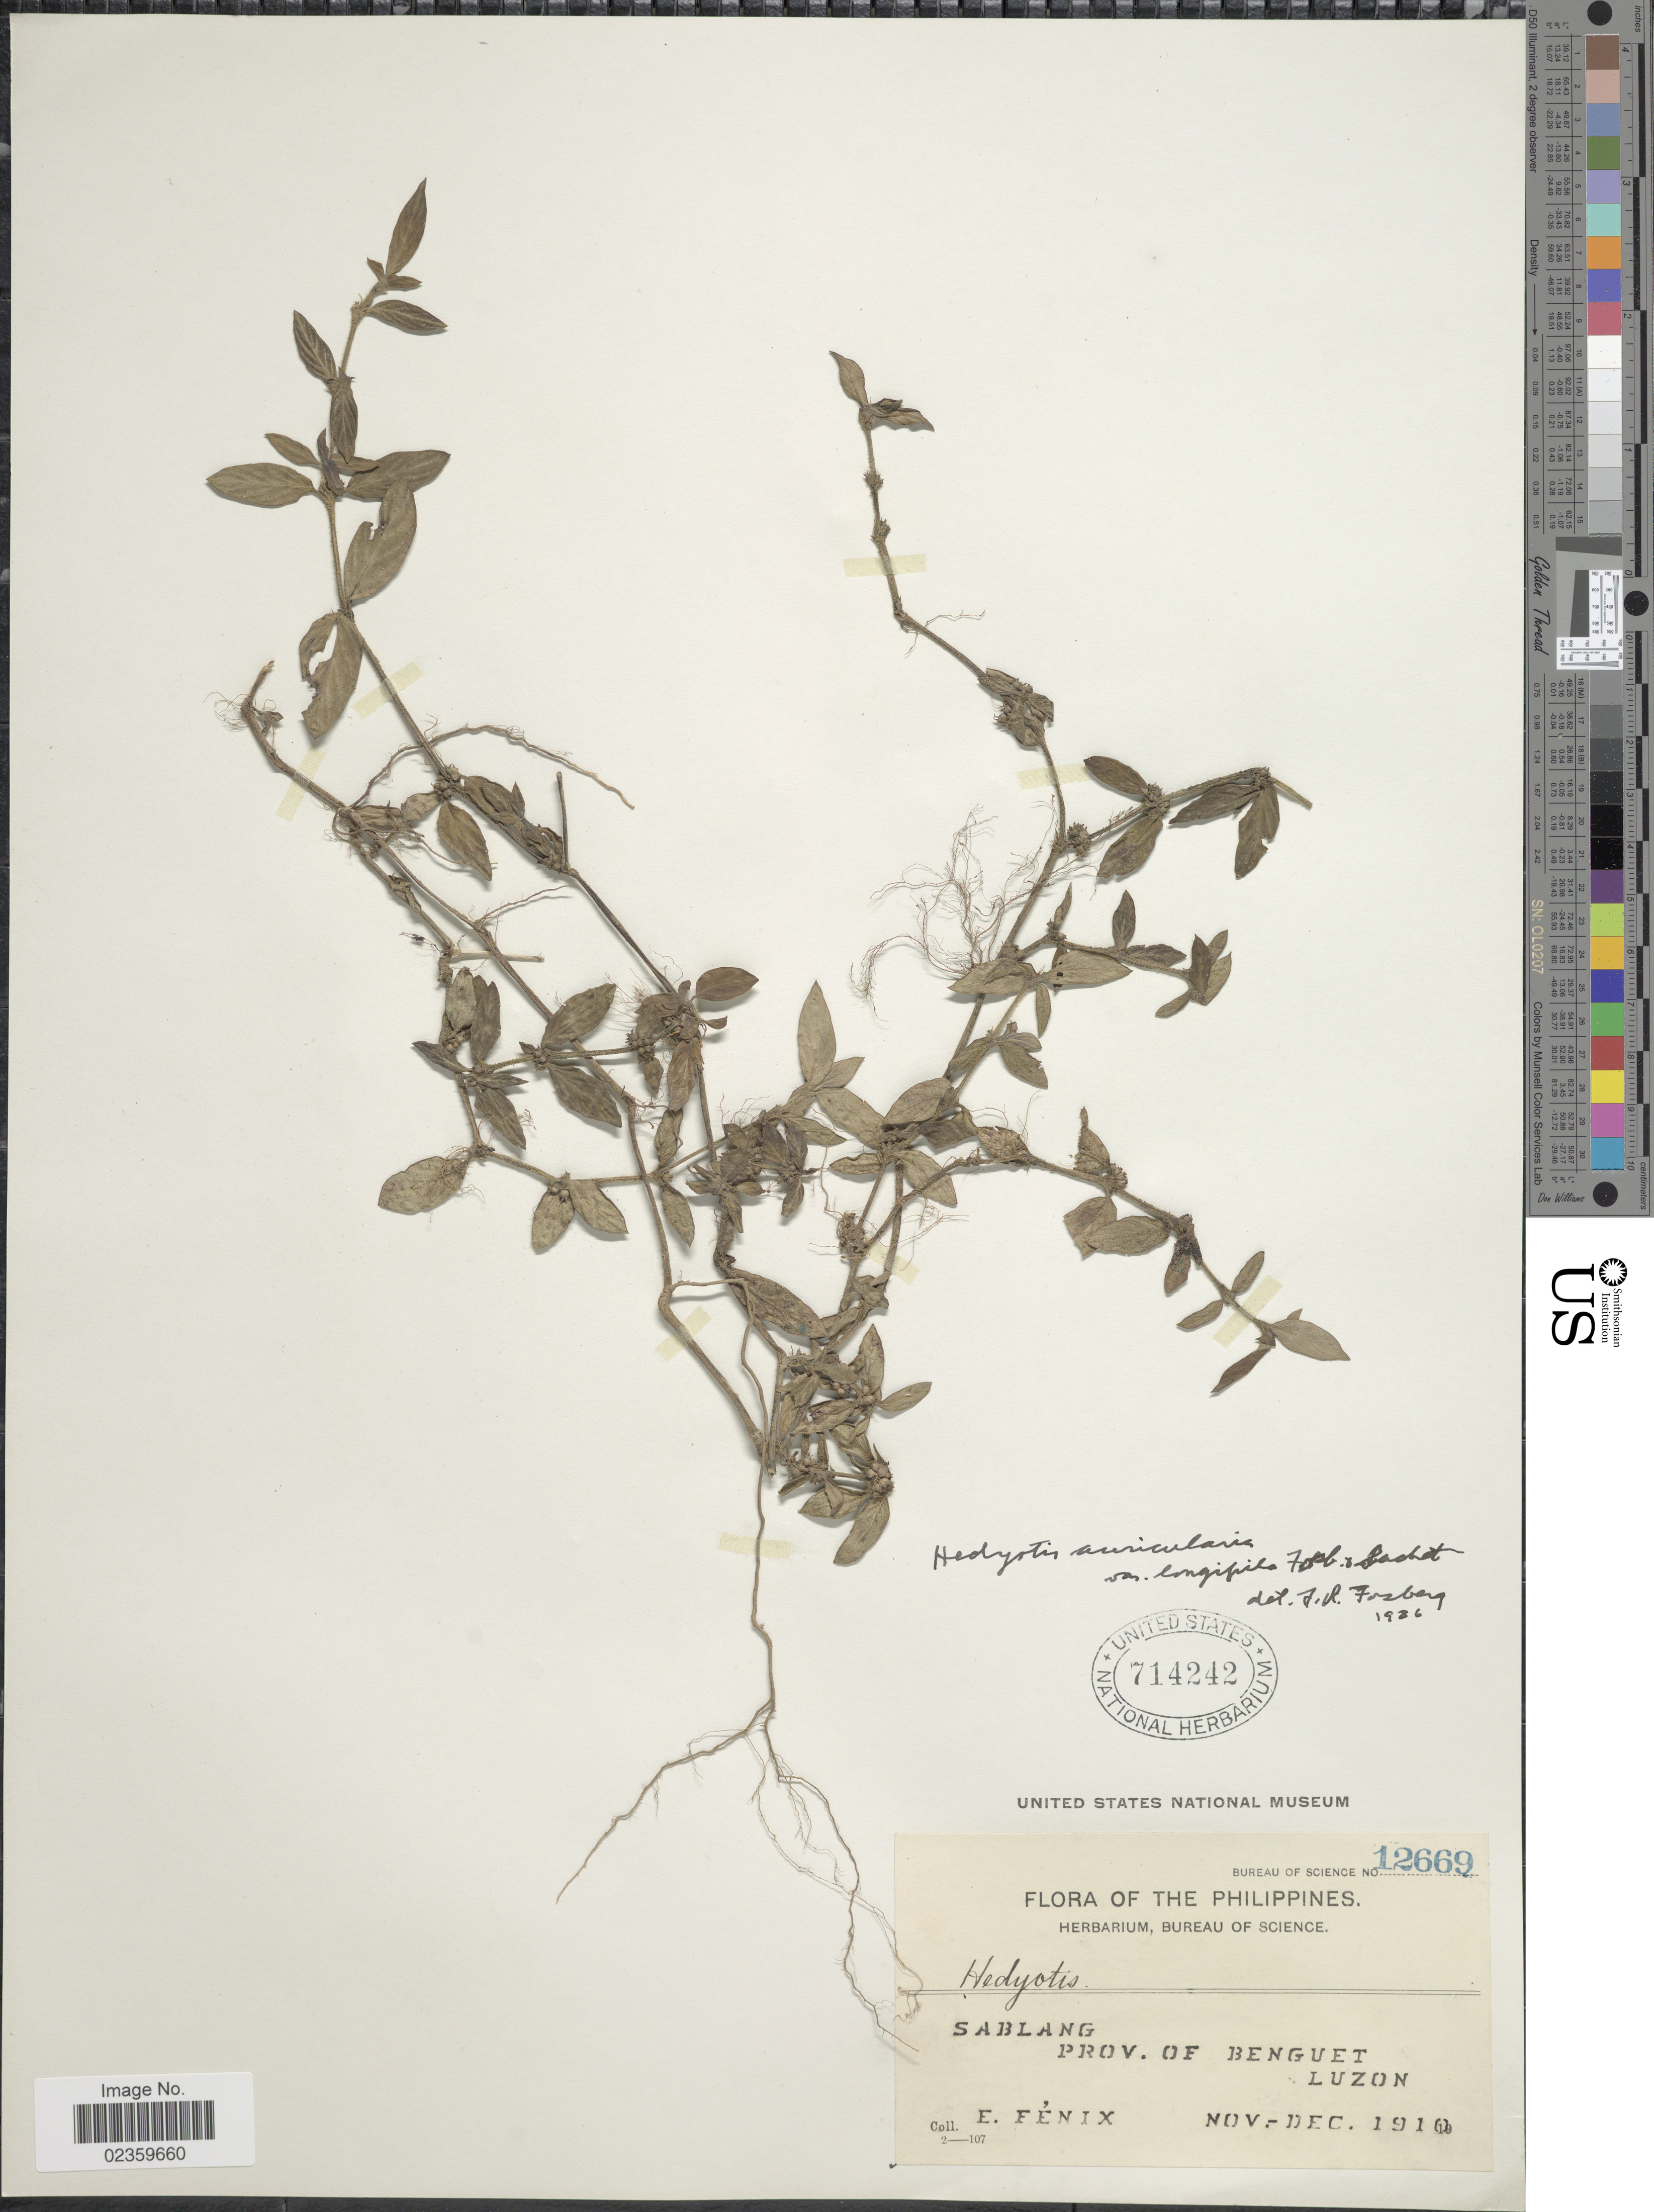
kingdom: Plantae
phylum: Tracheophyta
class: Magnoliopsida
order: Gentianales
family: Rubiaceae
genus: Exallage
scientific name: Exallage auricularia var. longipila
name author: Fosberg & Sachet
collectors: E. Fénix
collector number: Bureau of Science 12669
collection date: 1910-11/1910-12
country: Philippines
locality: Sablang. Prov. of Benguet. Luzon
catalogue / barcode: US 714242